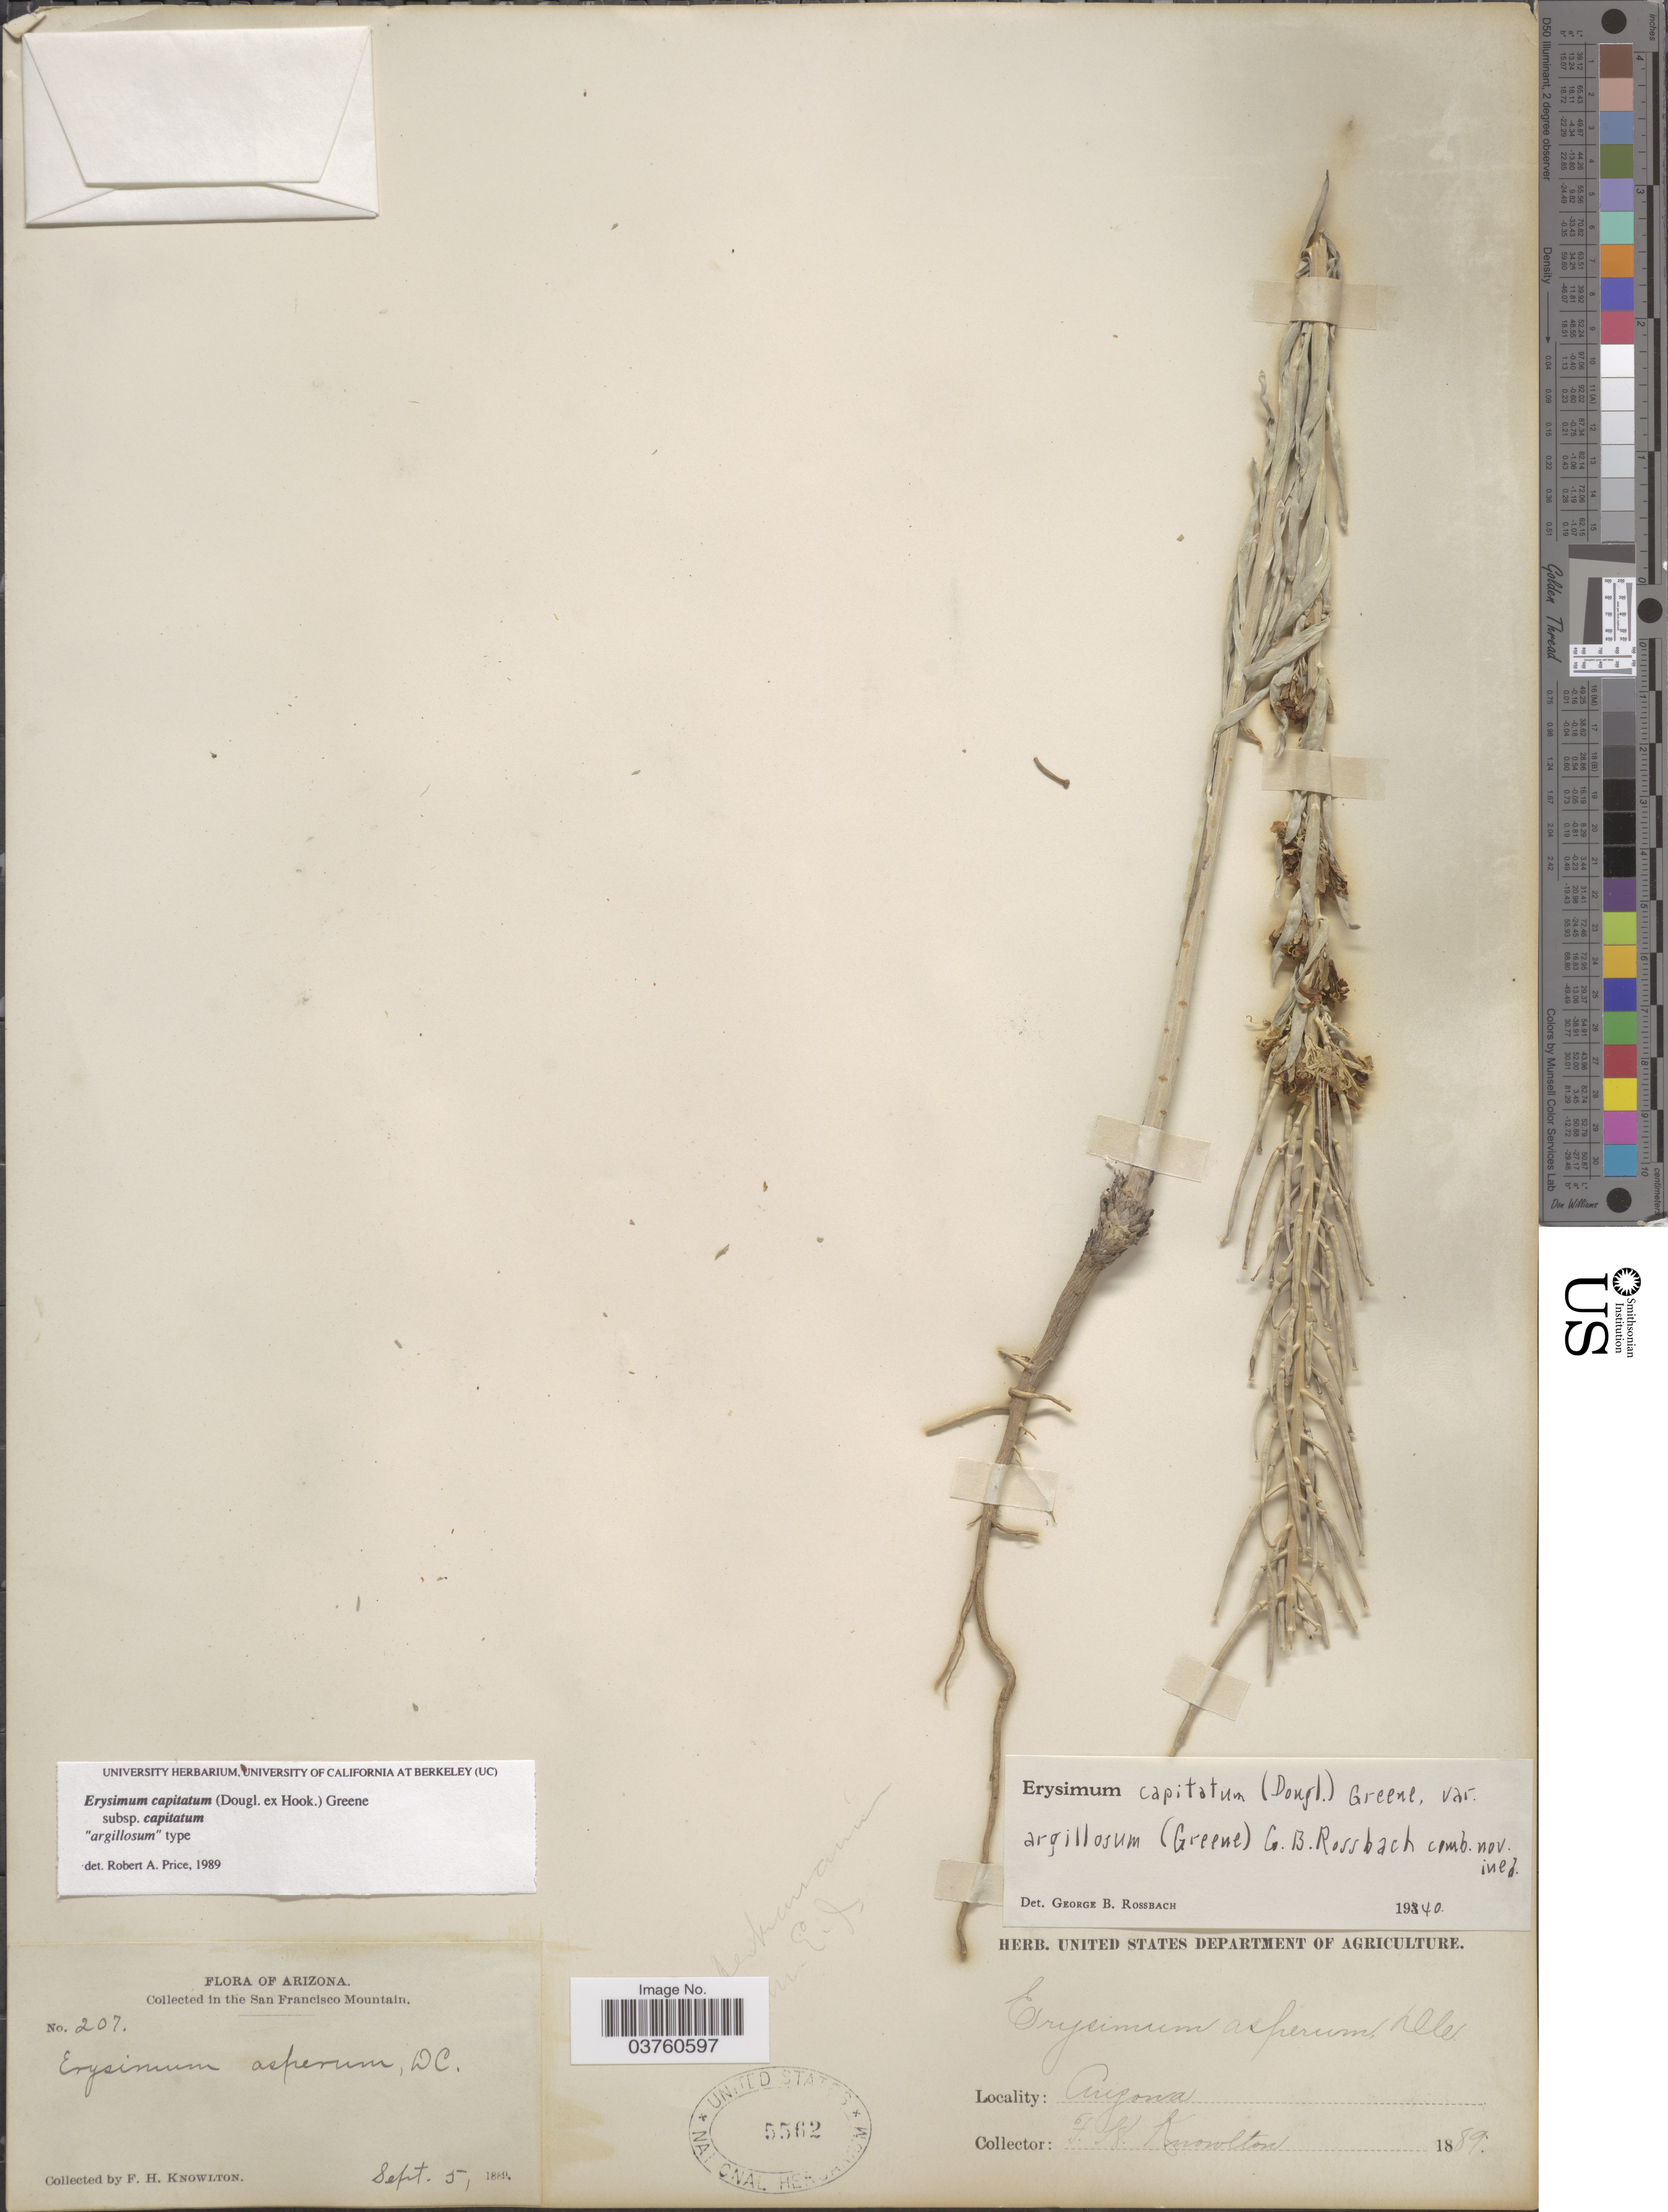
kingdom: Plantae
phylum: Tracheophyta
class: Magnoliopsida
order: Brassicales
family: Brassicaceae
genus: Erysimum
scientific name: Erysimum capitatum subsp. capitatum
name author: (Douglas ex Hook.) Greene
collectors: F. H. Knowlton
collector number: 207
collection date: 1889-09-05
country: United States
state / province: Arizona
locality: San Francisco Mountain.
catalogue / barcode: US 5562